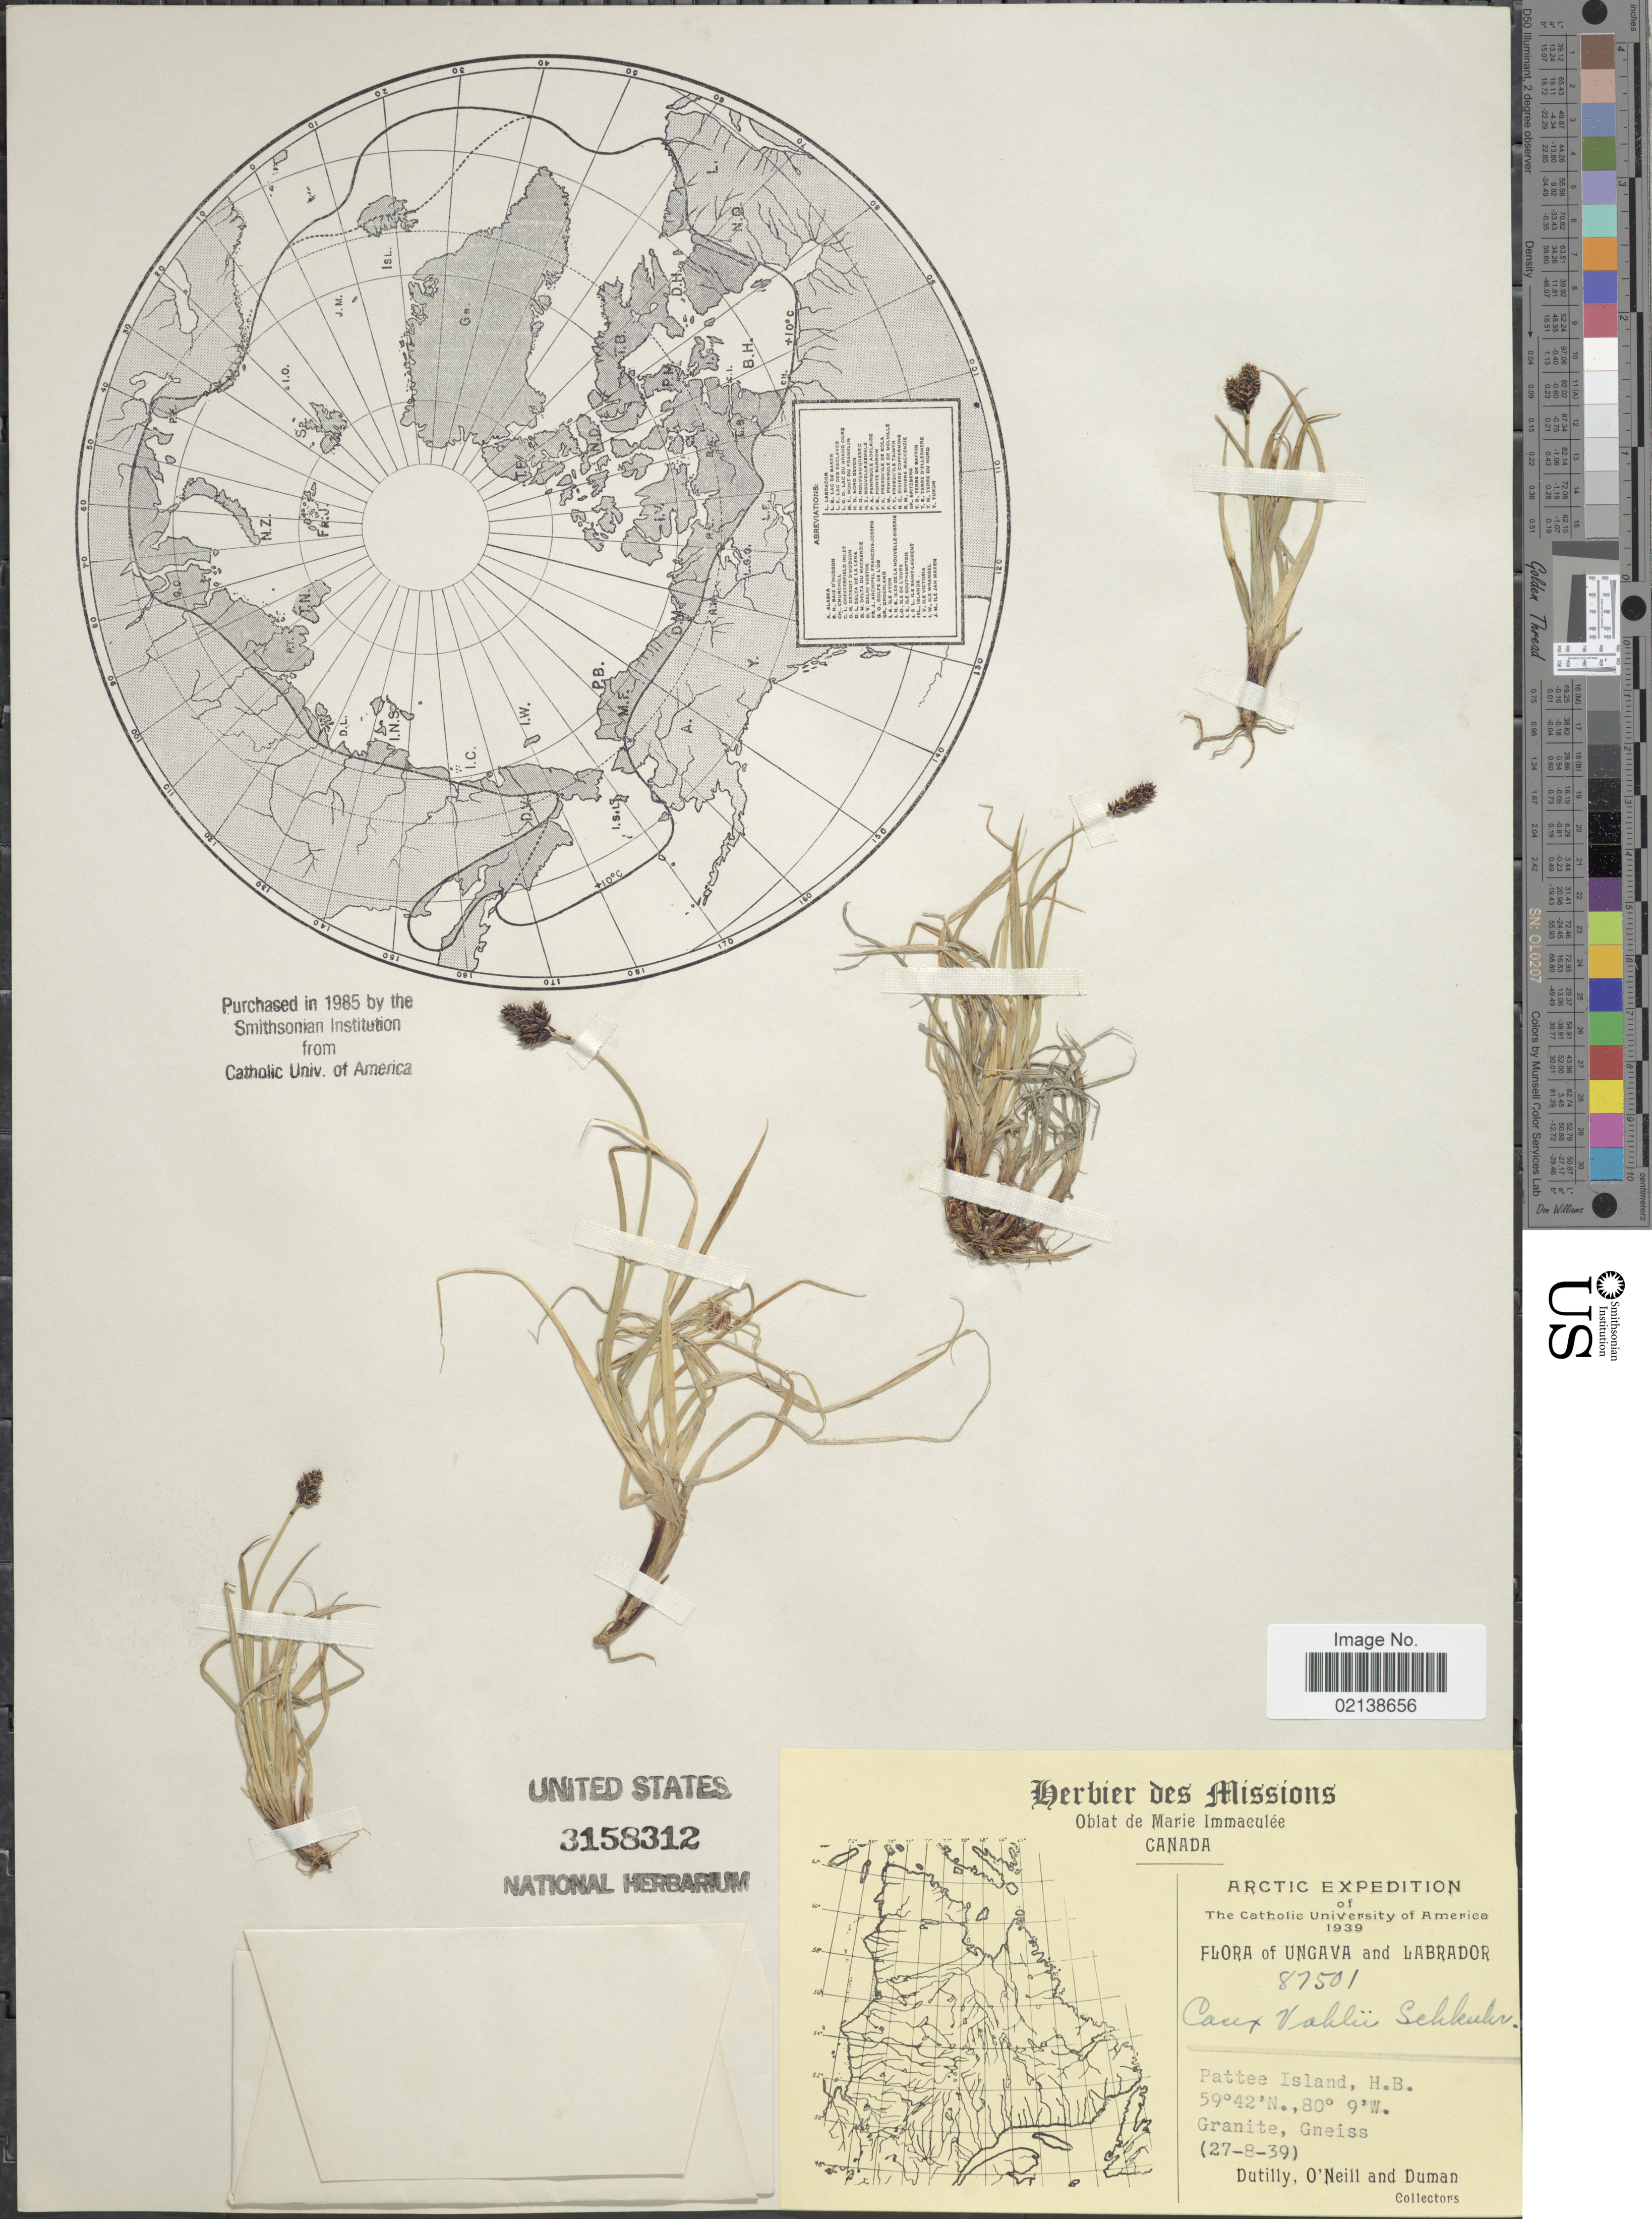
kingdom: Plantae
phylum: Tracheophyta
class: Liliopsida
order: Poales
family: Cyperaceae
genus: Carex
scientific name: Carex norvegica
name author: Retz.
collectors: -. Dutilly, O' Neill & -. Duman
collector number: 87501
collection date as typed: Transcribed d/m/y: 27/8/39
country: Canada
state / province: Newfoundland and Labrador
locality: Canada, Arctic, Ungava & Labrador, Pattee Island, H.B.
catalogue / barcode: US 3158312